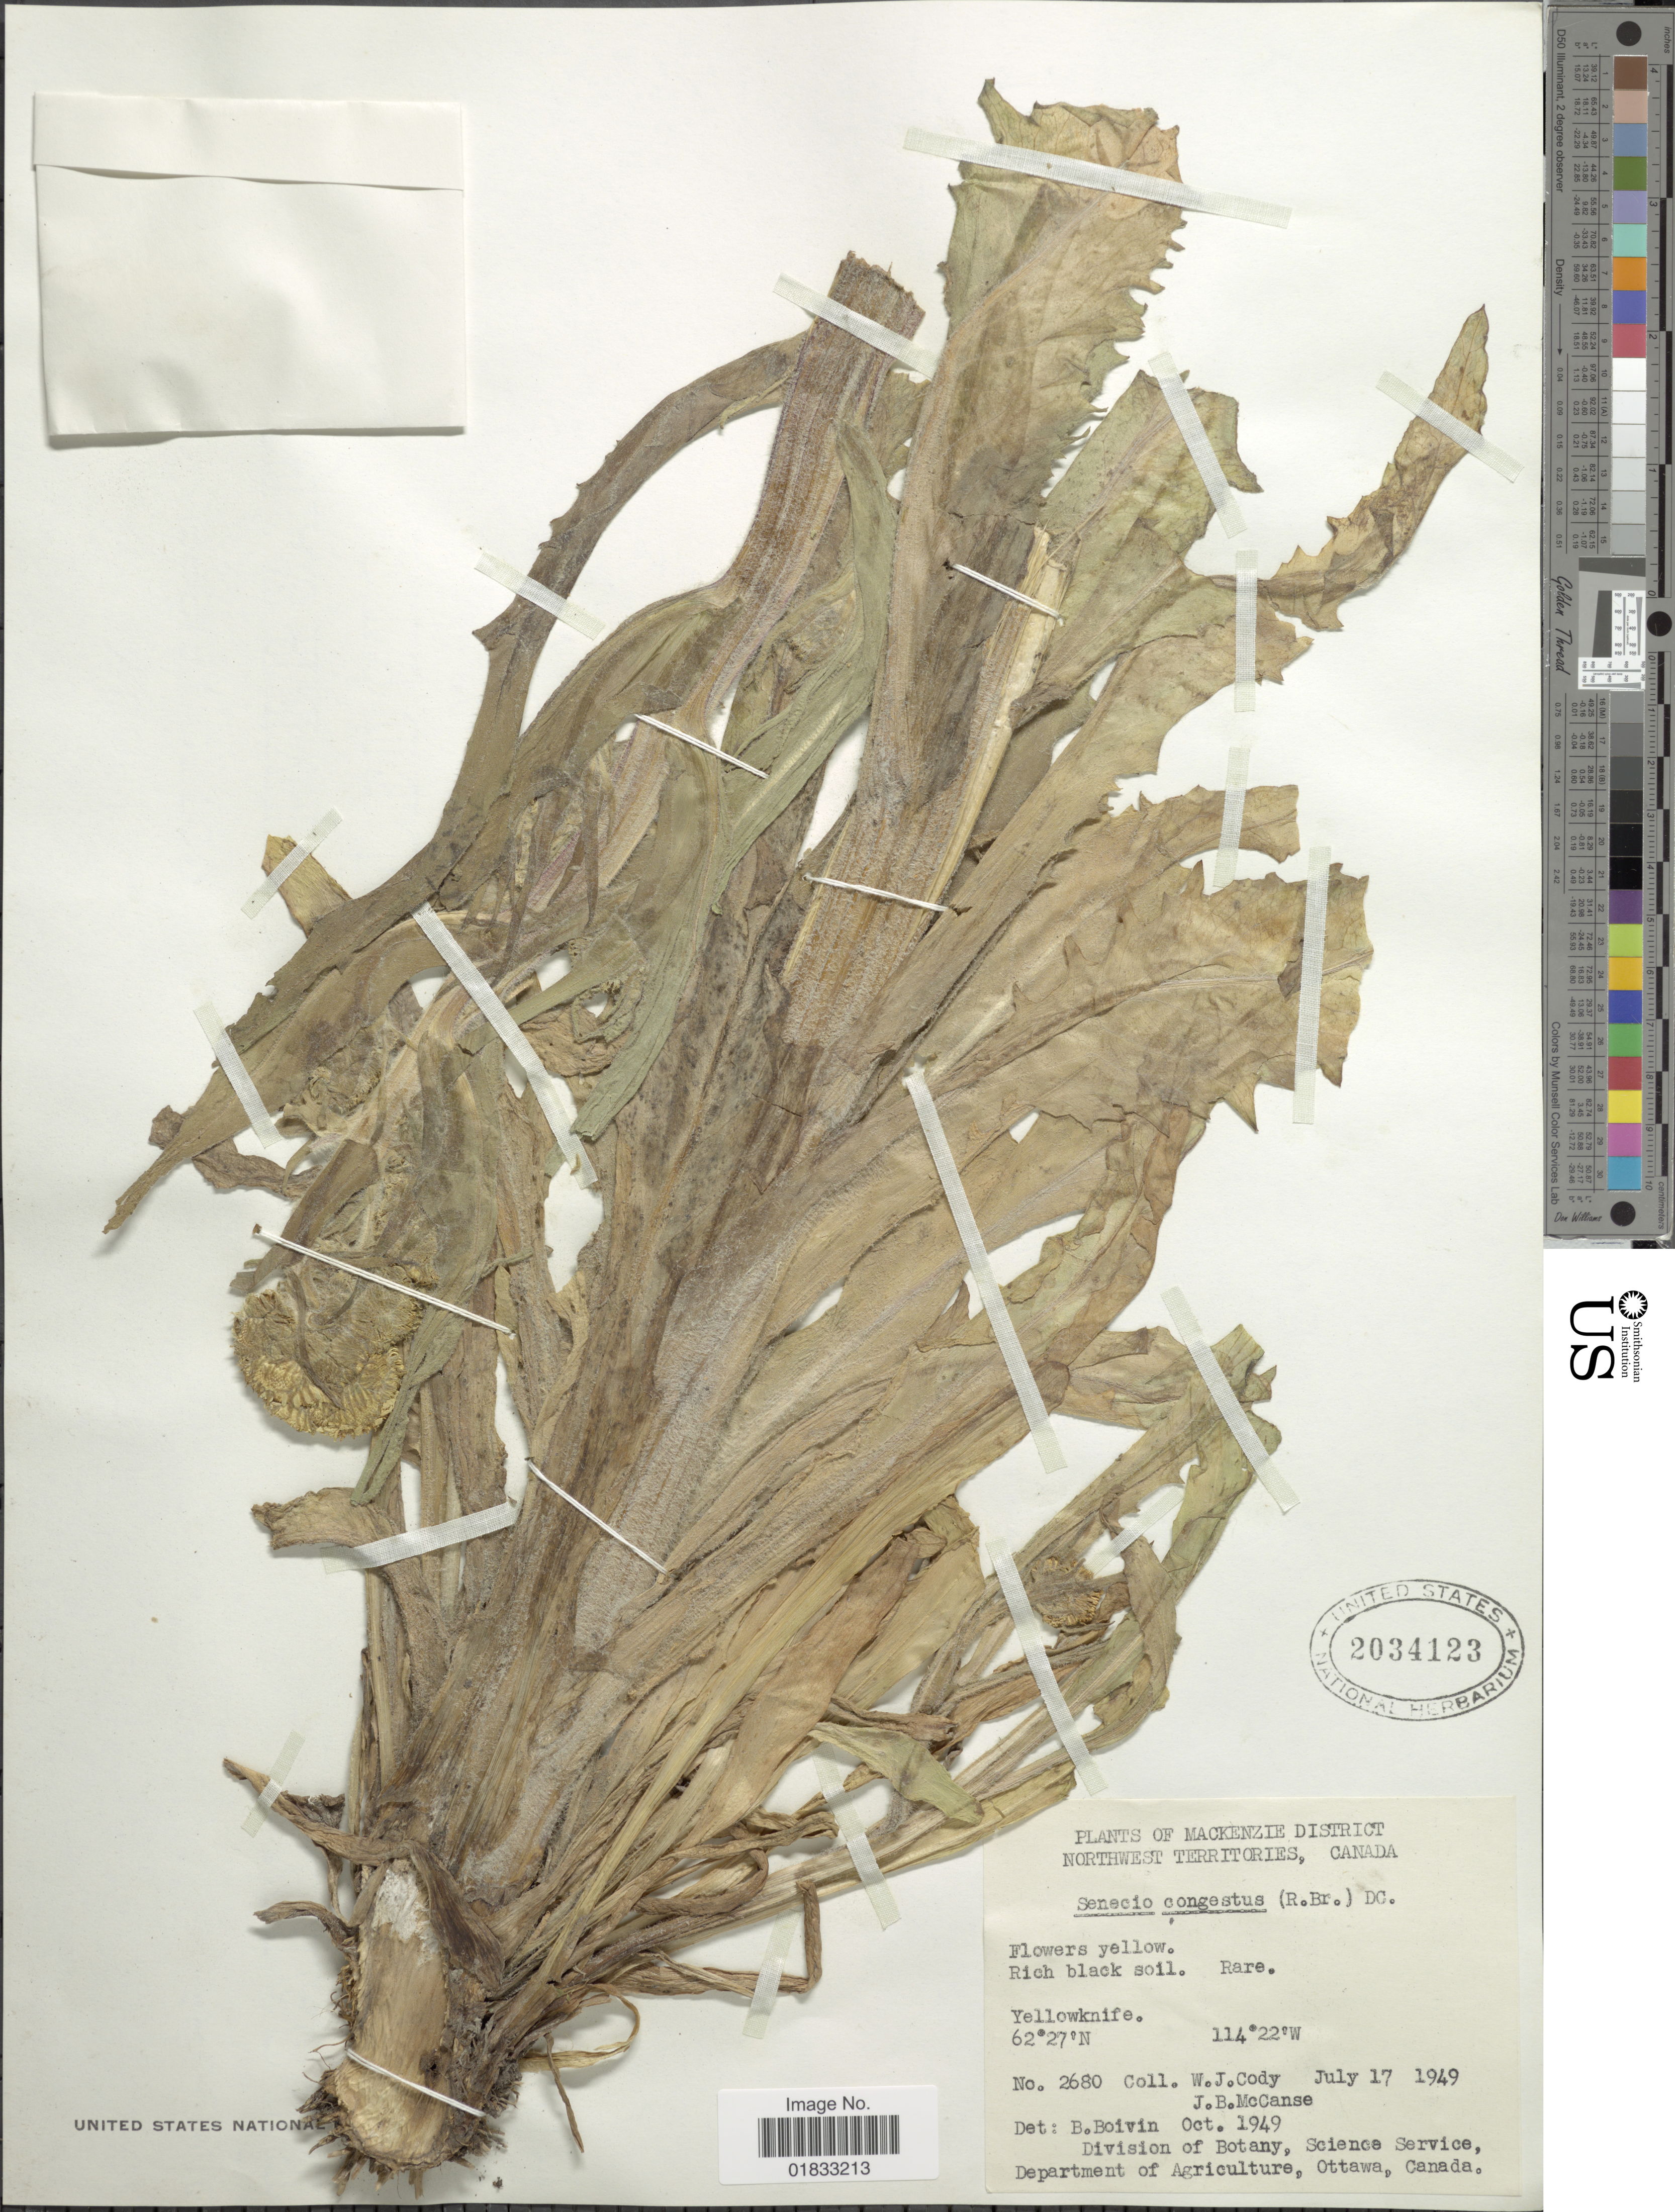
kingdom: Plantae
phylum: Tracheophyta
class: Magnoliopsida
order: Asterales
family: Asteraceae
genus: Tephroseris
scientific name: Tephroseris palustris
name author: (L.) Rchb.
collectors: W. Cody & J. McCanse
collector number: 2680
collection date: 1949-07-17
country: Canada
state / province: Northwest Territories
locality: Mackenzie District, Yellowknife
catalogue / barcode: US 2034123